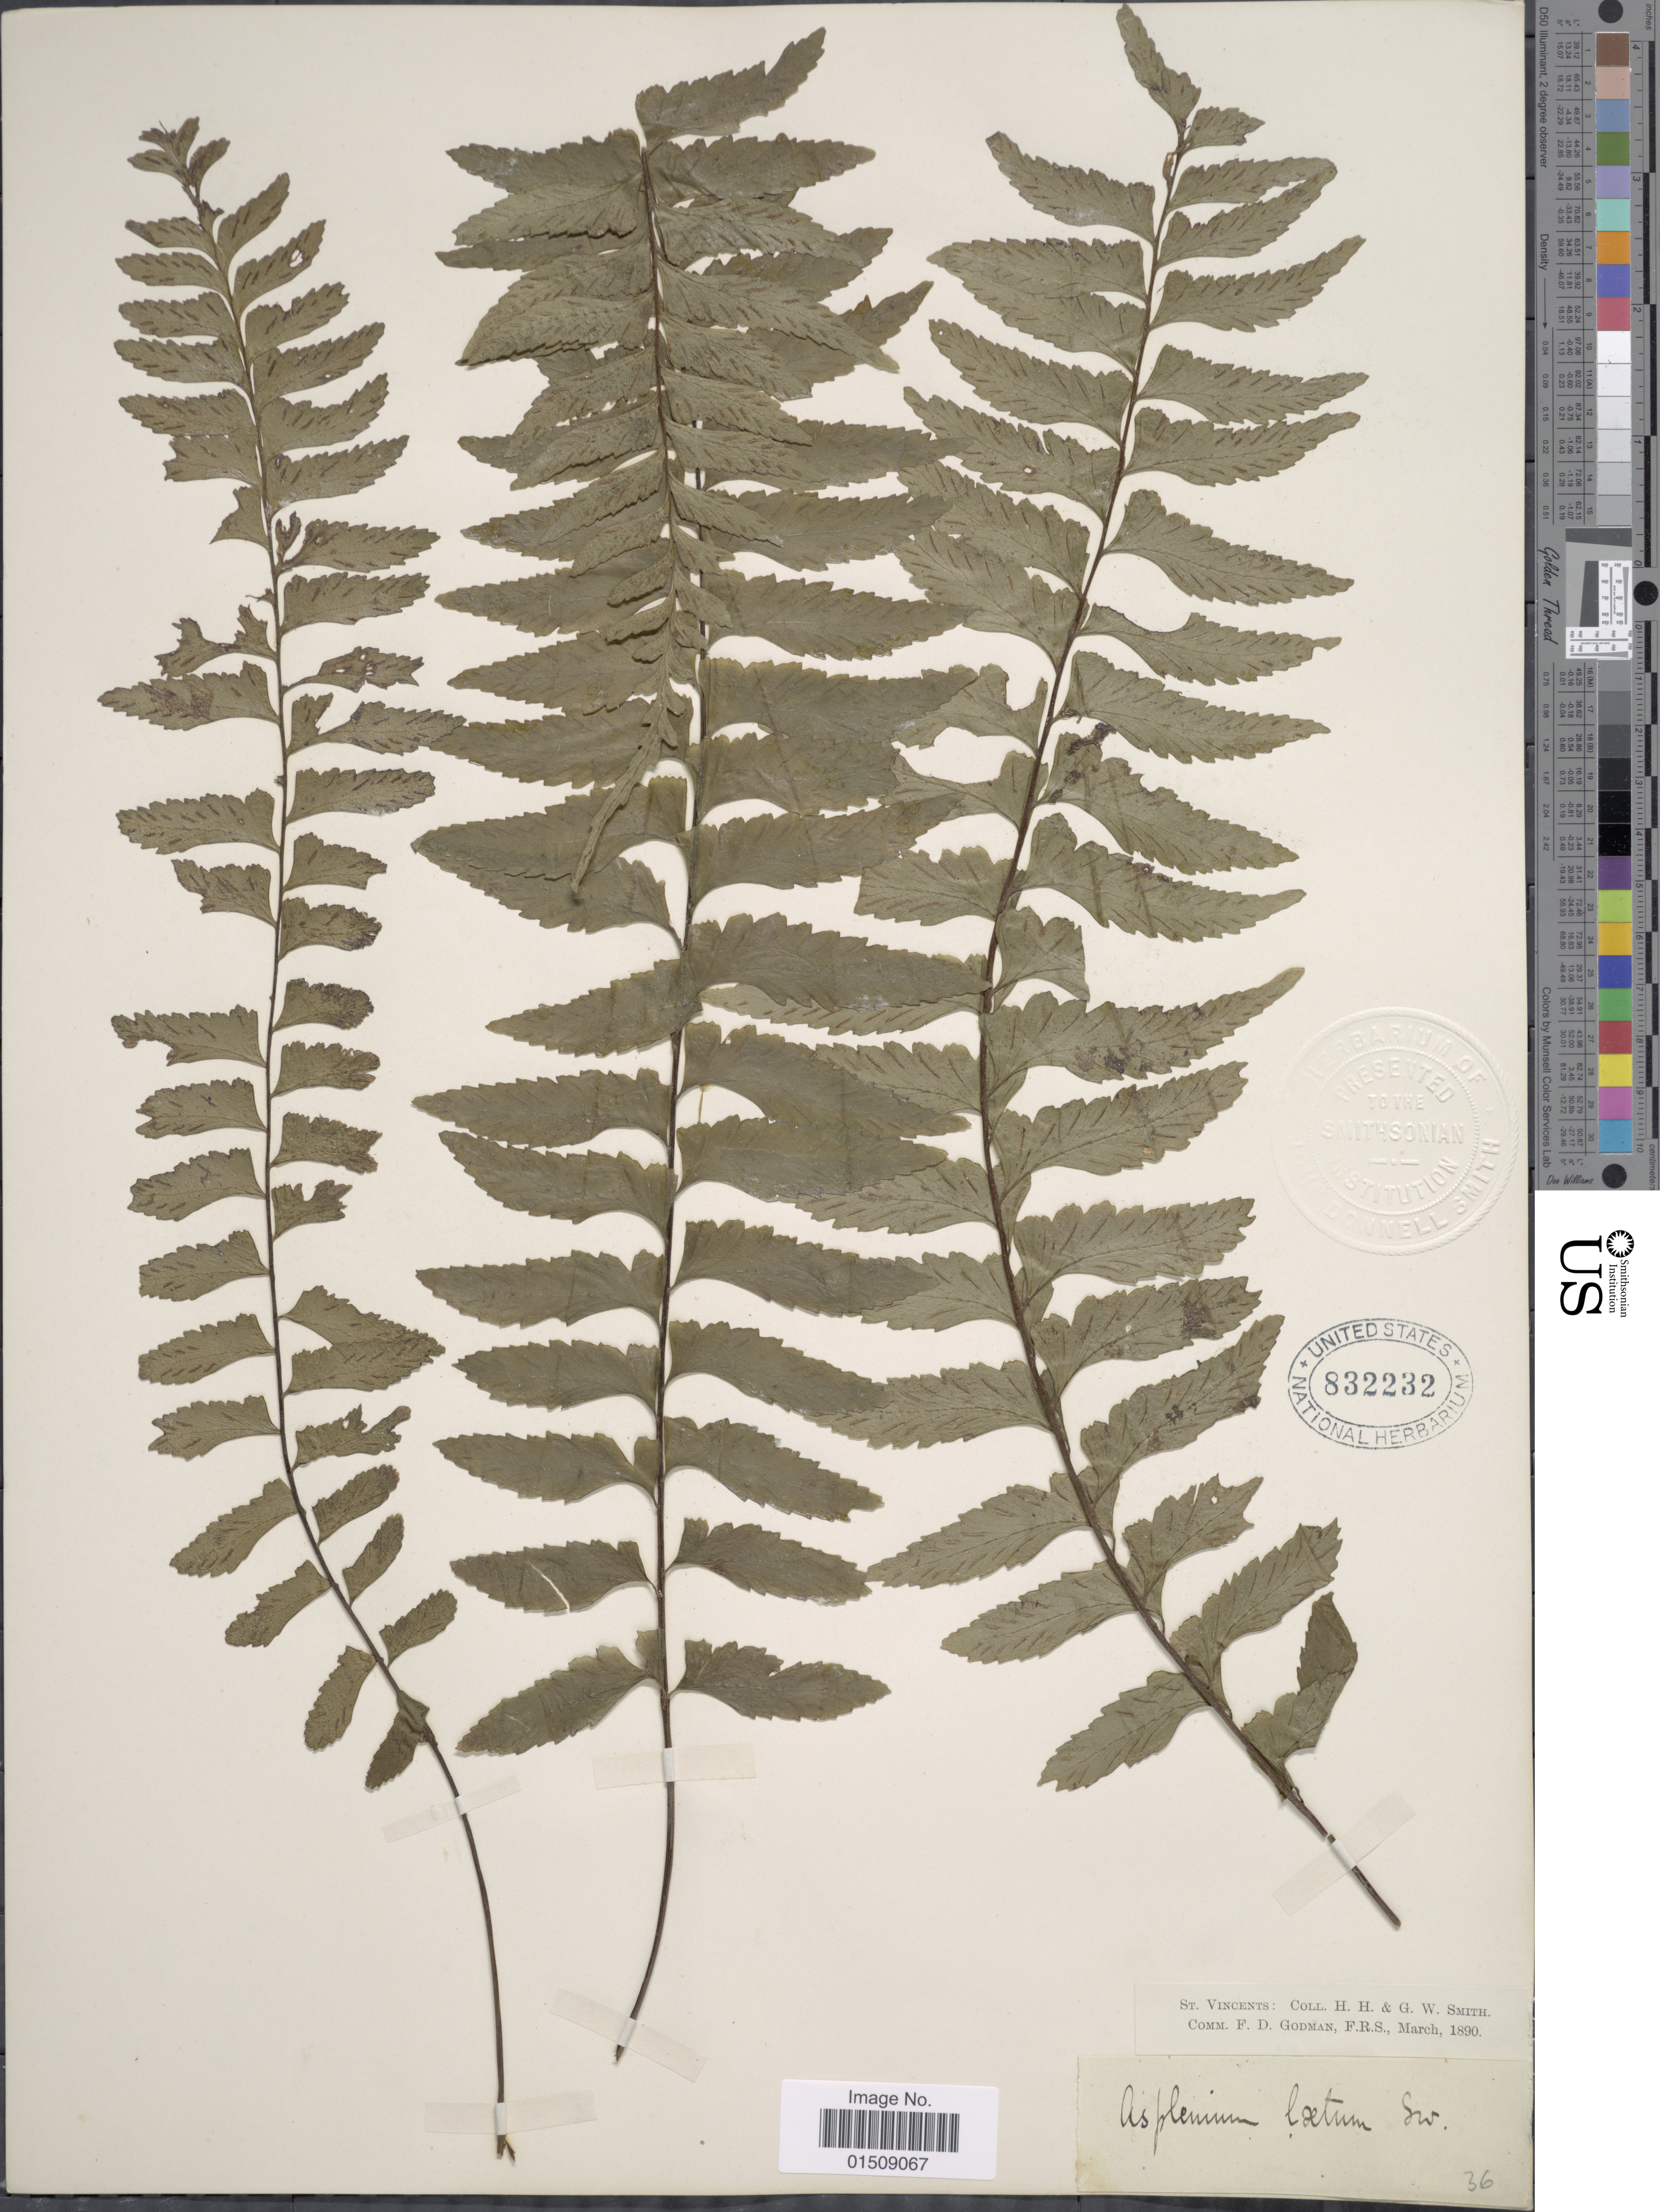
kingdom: Plantae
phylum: Tracheophyta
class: Polypodiopsida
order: Polypodiales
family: Aspleniaceae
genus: Asplenium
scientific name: Asplenium laetum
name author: Sw.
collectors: H. H. Smith & G. Smith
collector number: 36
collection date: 1890-03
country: St. Vincent - Grenadines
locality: St. Vincents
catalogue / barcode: US 832232